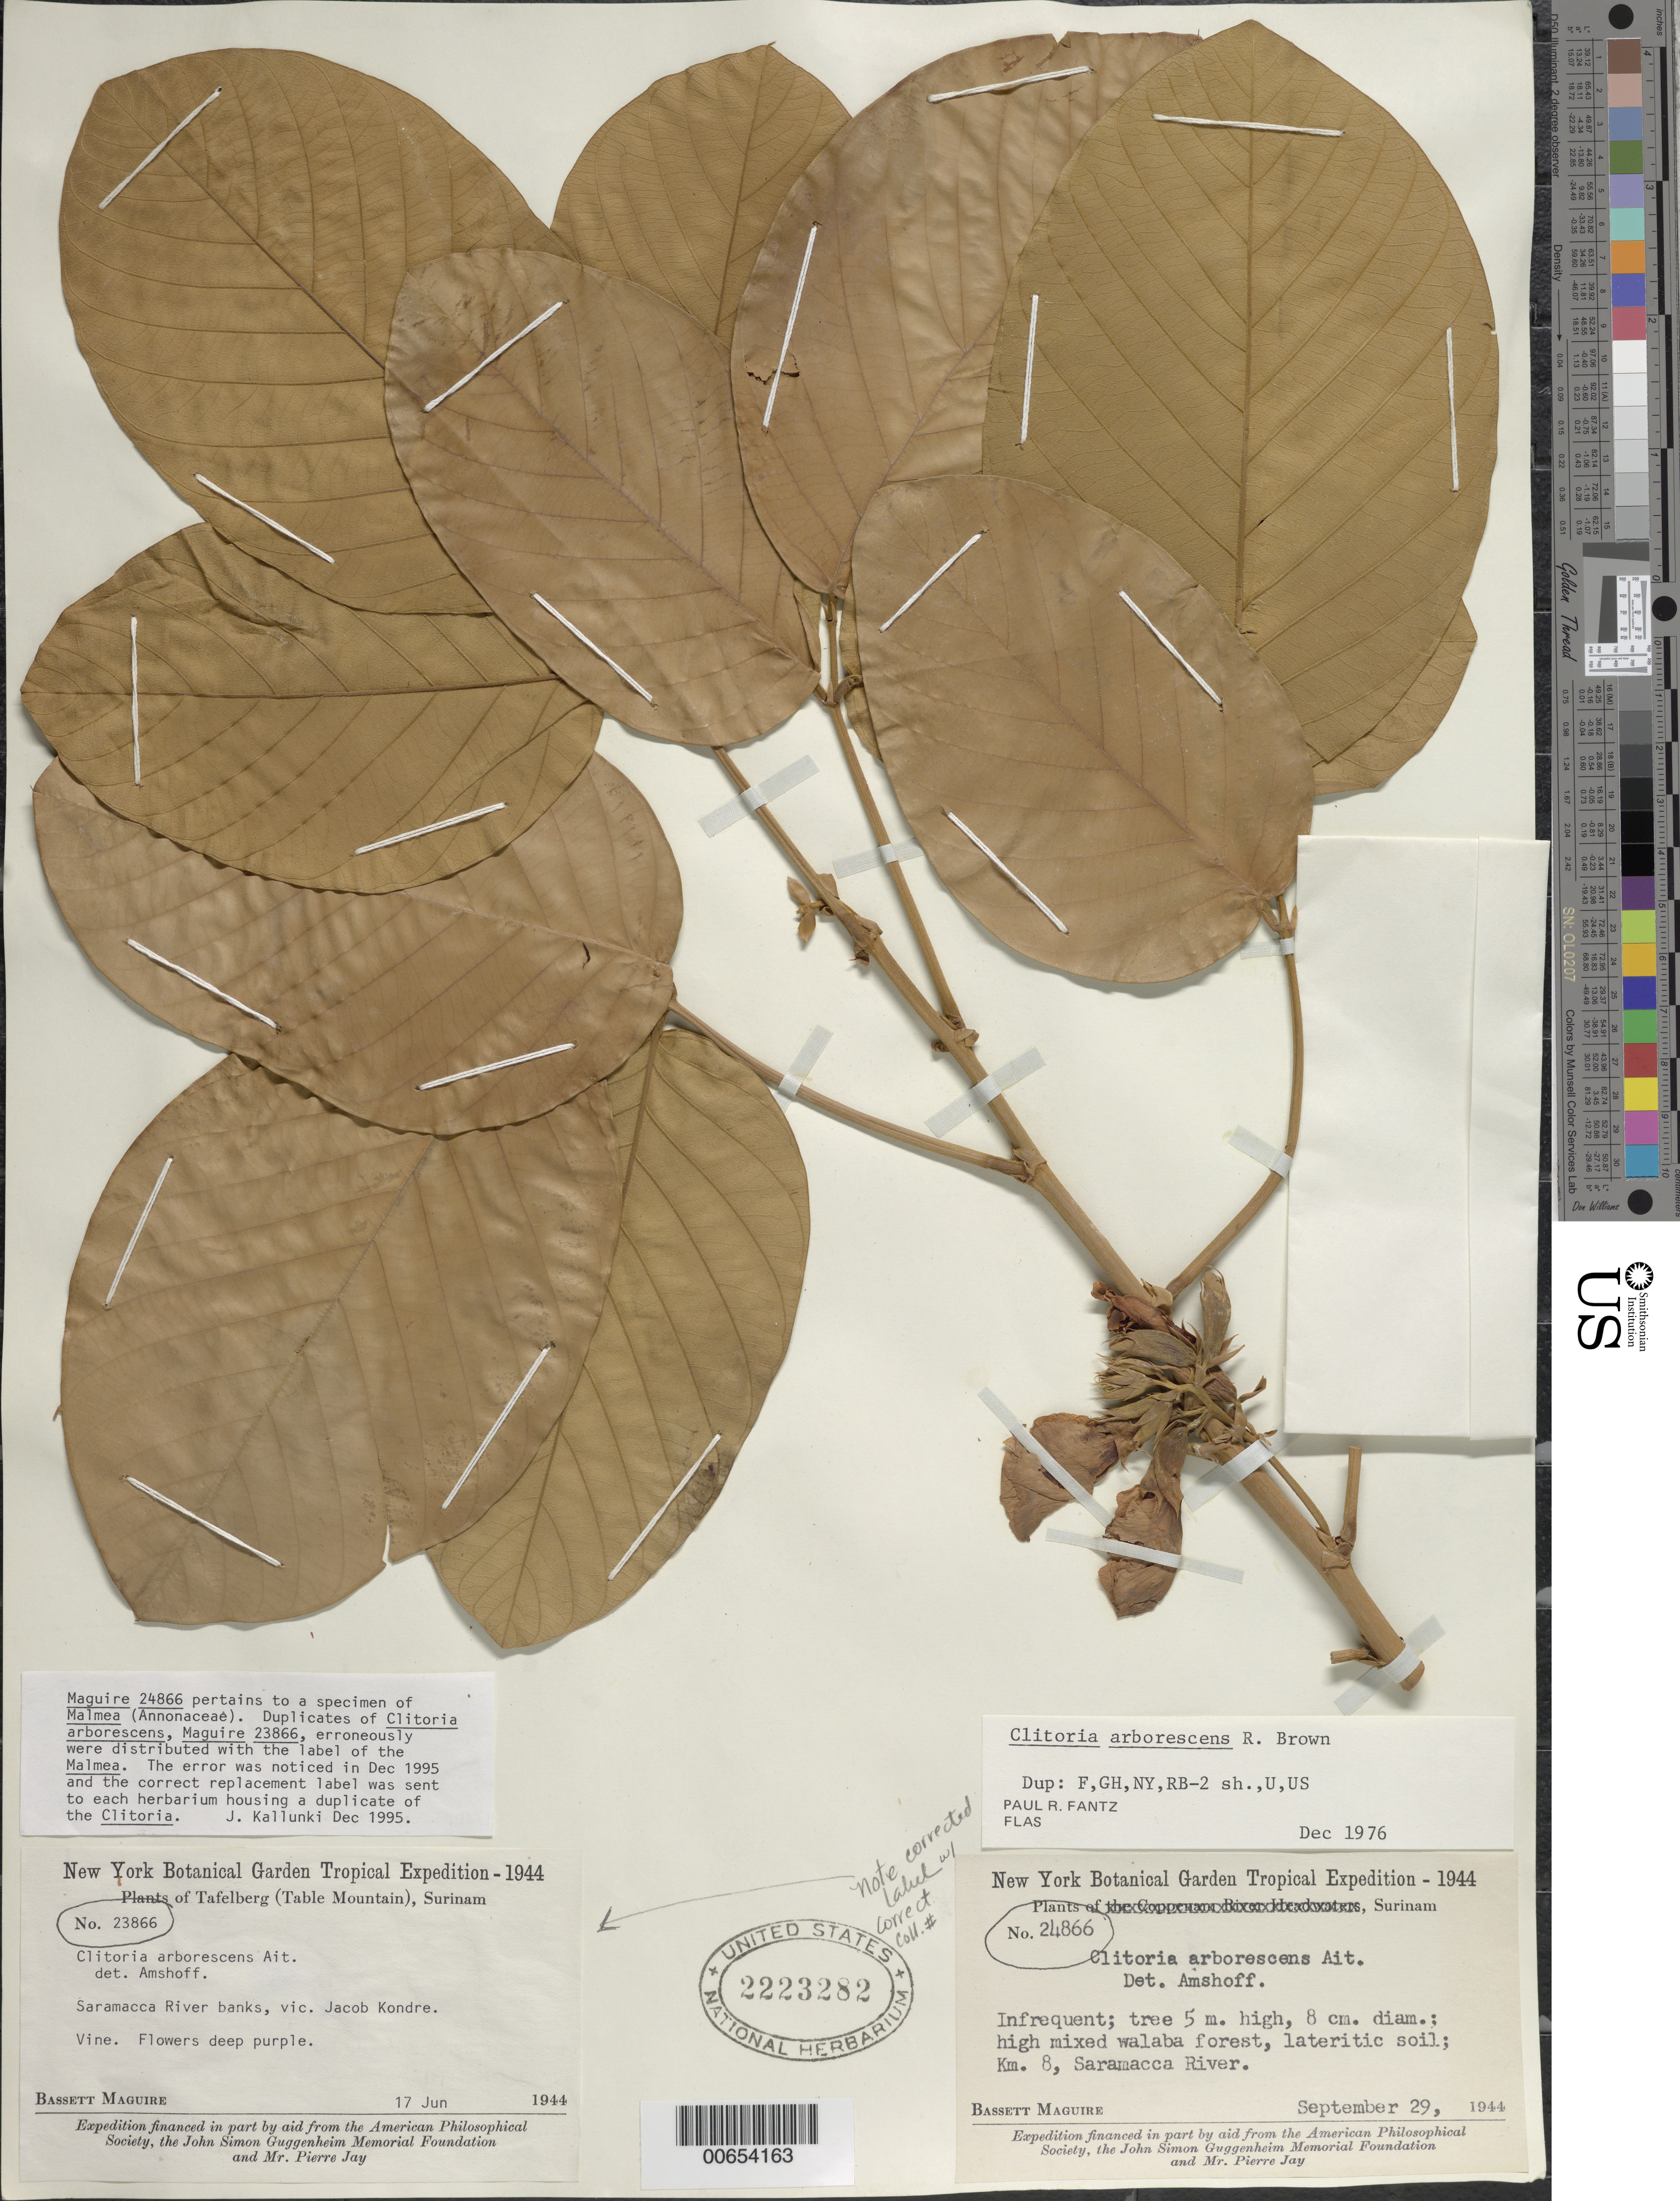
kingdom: Plantae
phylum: Tracheophyta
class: Magnoliopsida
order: Fabales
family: Fabaceae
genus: Clitoria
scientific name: Clitoria arborescens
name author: R. Br.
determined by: Fantz, P. R., (FLAS), University of Florida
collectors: B. Maguire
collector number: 23866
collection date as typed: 17-Jun-44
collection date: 1944-06-17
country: Suriname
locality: Jacob Kondre village, Saramacca River headwaters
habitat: Riverbank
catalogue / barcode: US 2223282